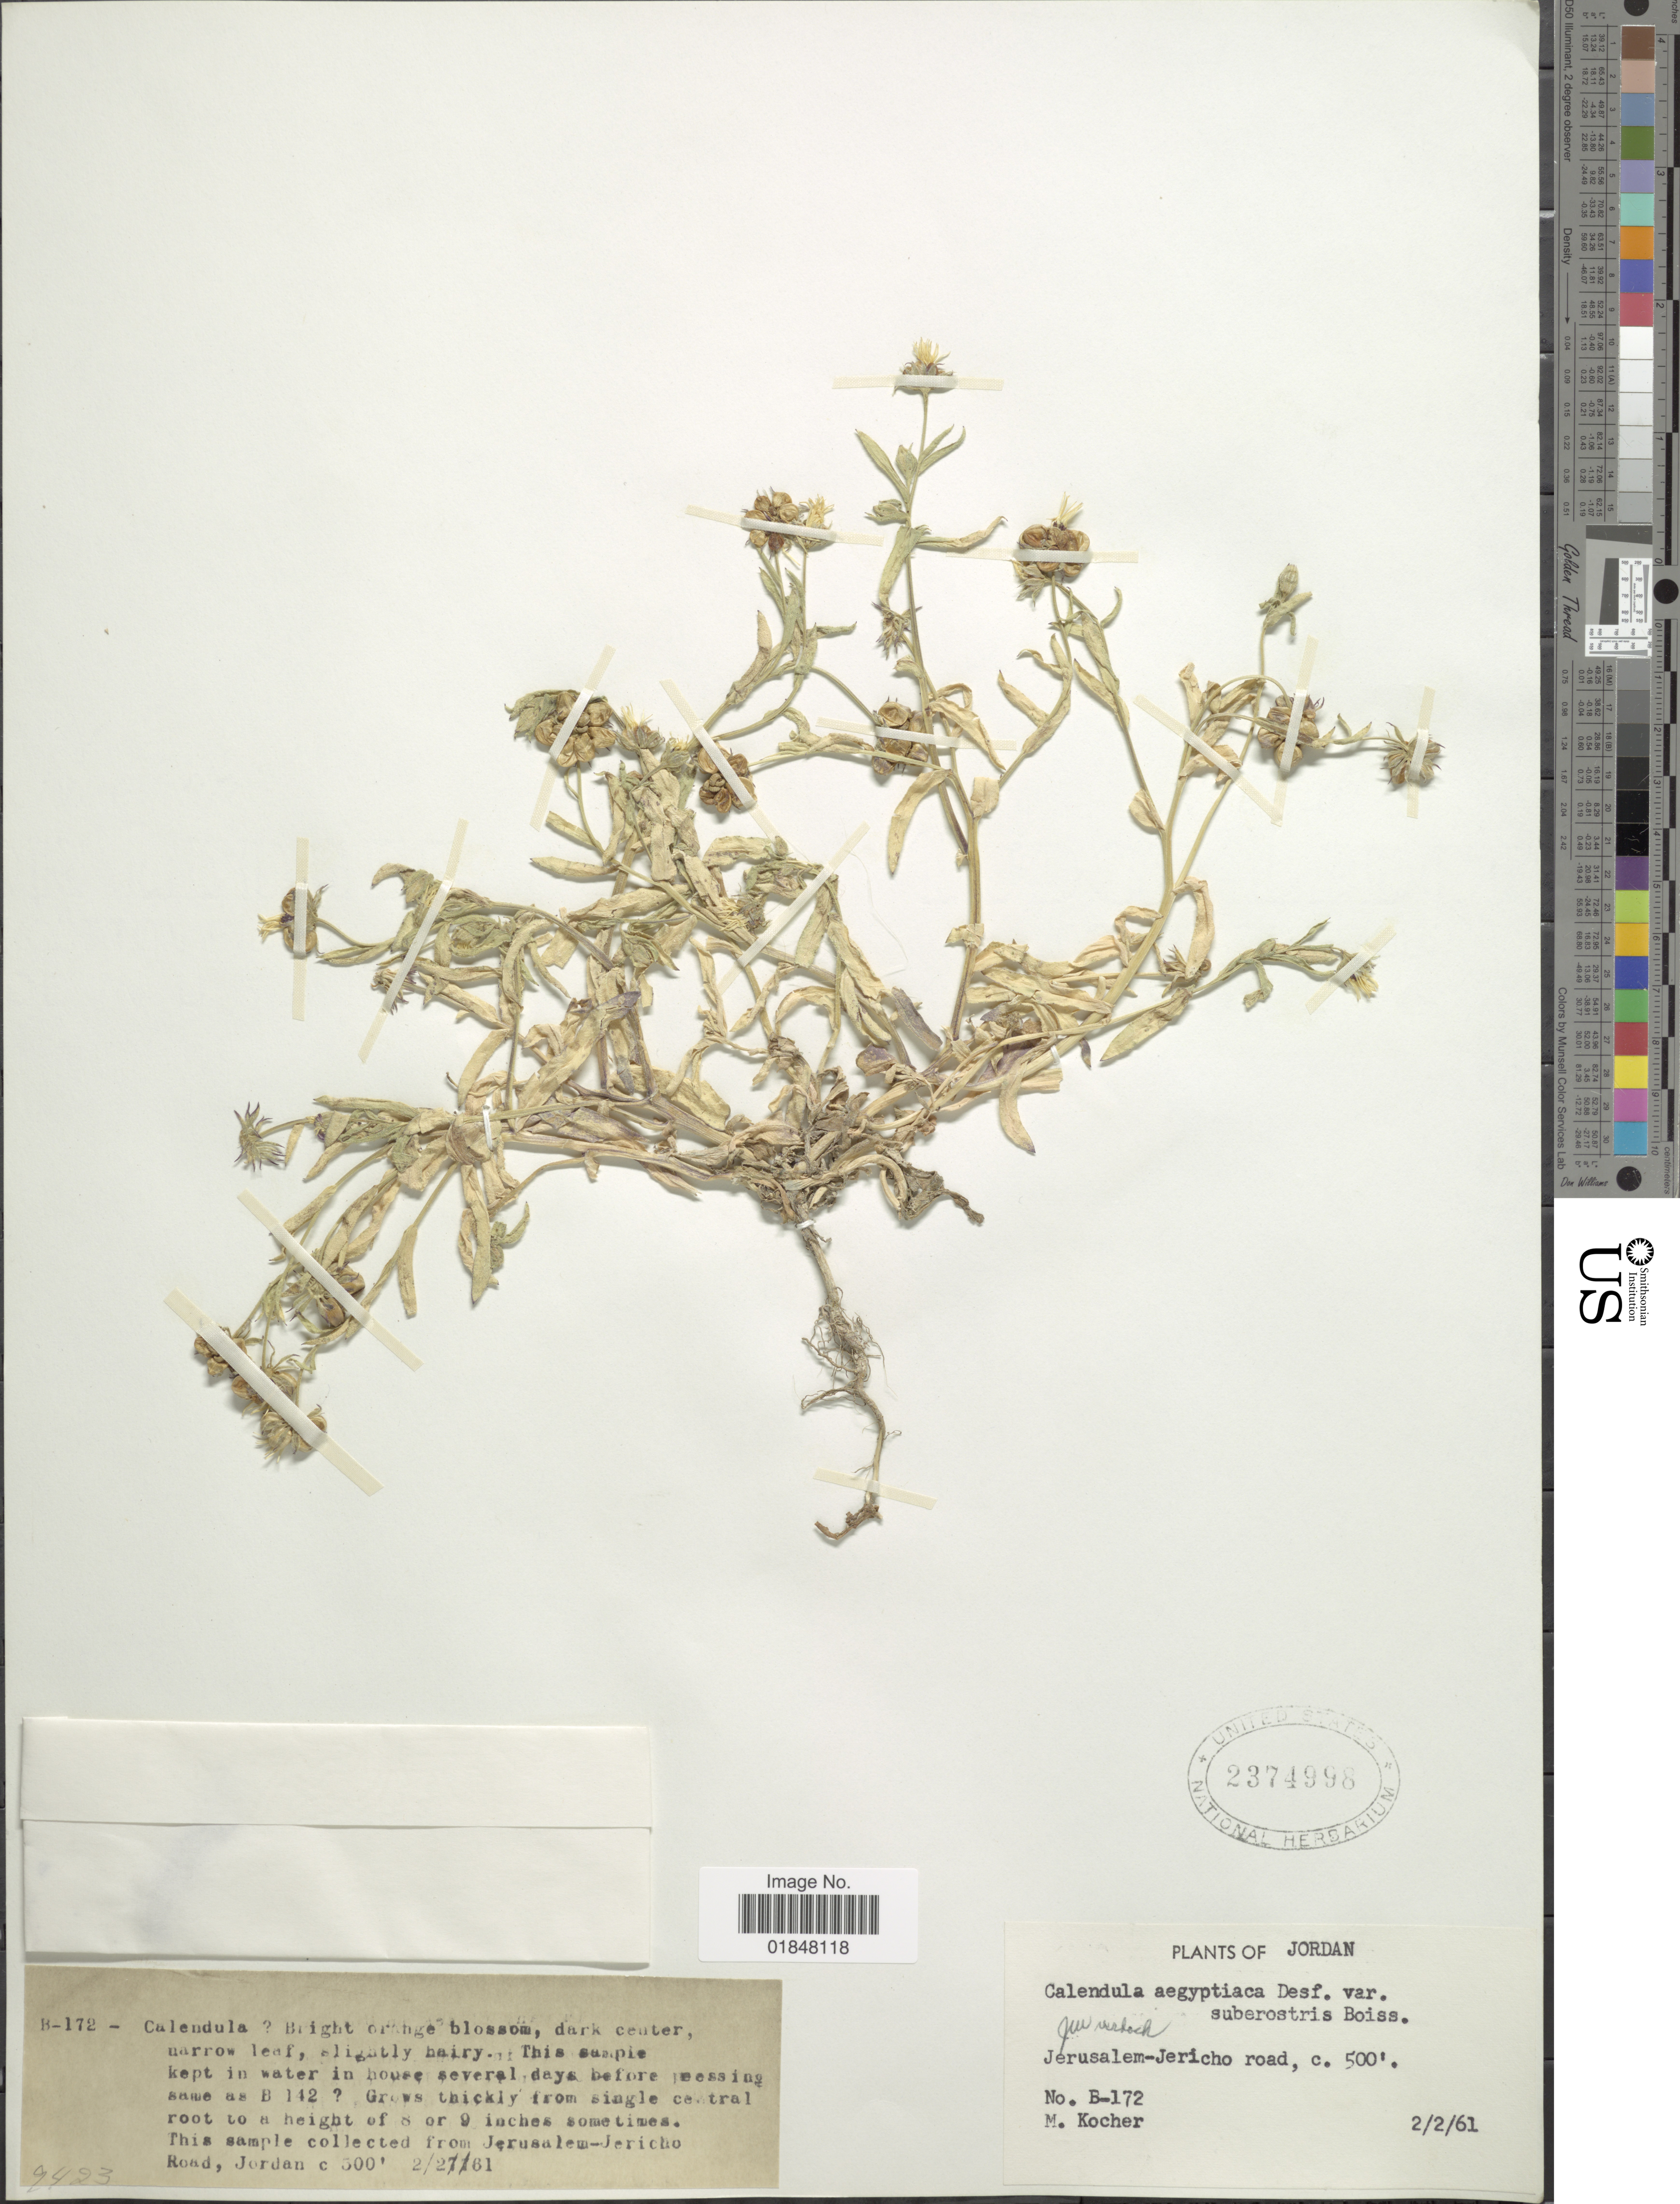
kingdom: Plantae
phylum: Tracheophyta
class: Magnoliopsida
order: Asterales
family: Asteraceae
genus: Calendula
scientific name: Calendula arvensis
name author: L.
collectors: M. Kocher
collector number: B172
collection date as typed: Transcribed d/m/y: 2/2/61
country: Jordan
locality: Jerusalem-Jericho road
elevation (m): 152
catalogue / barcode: US 2374998